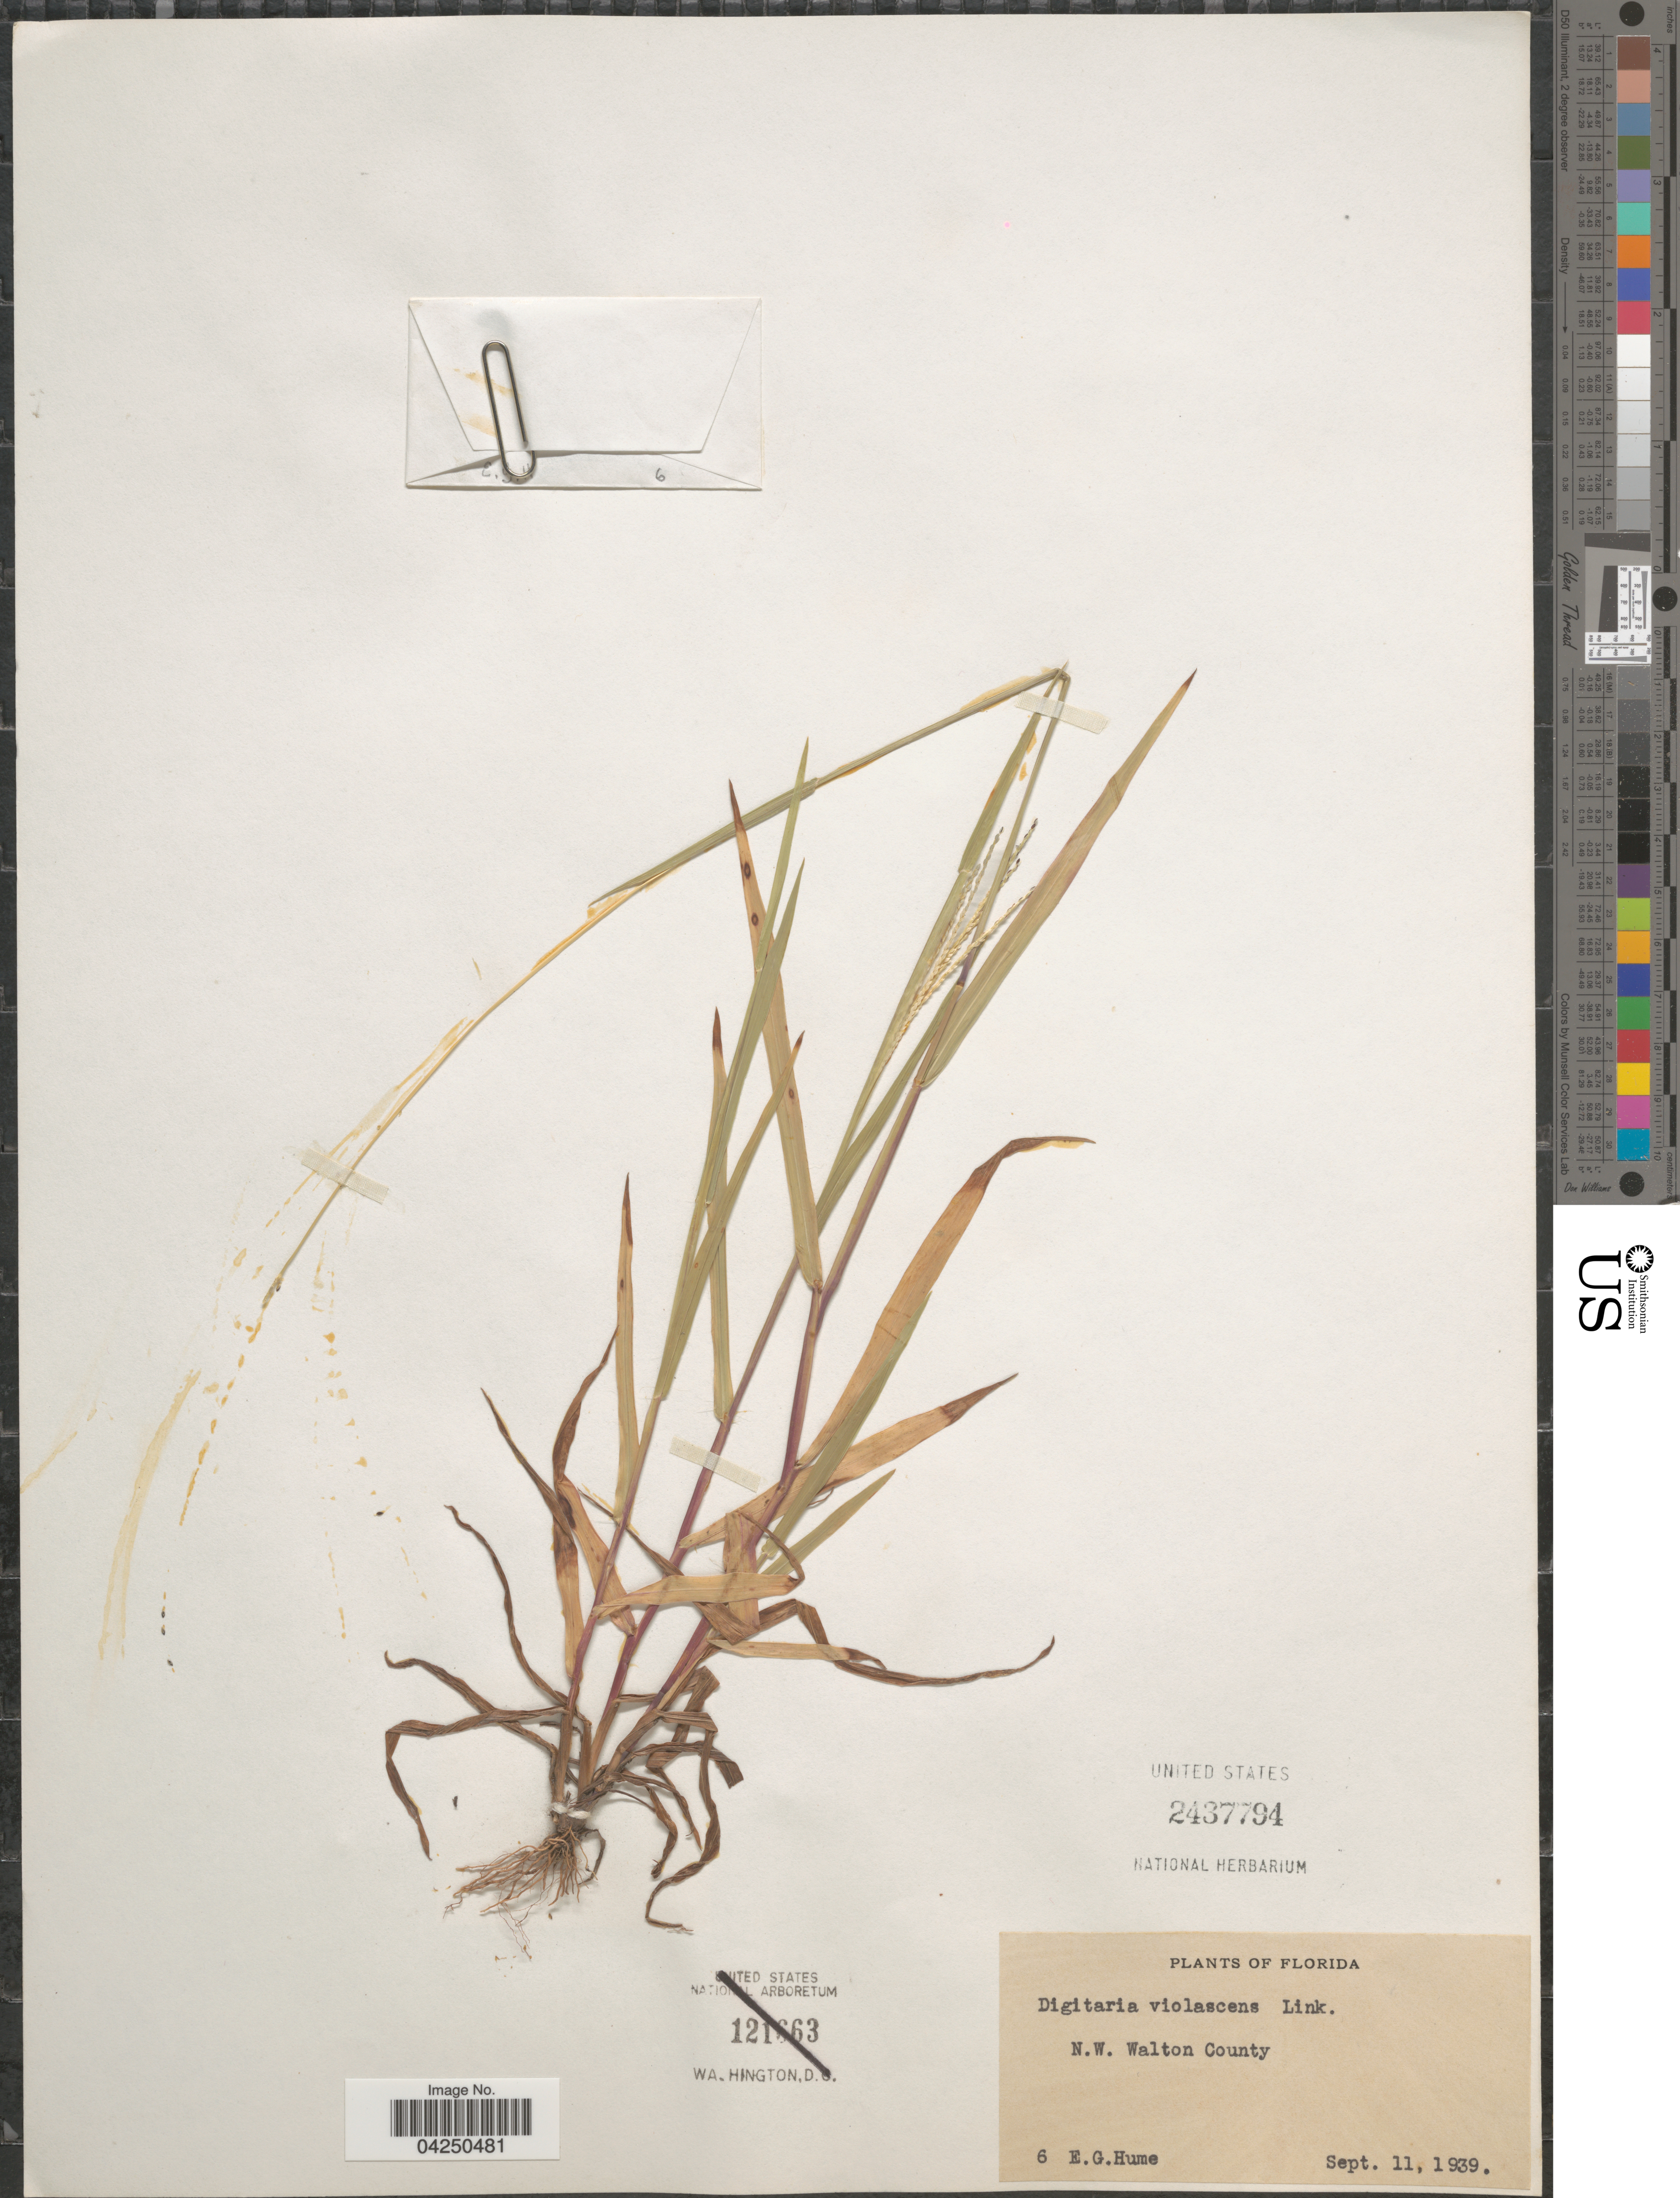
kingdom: Plantae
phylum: Tracheophyta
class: Liliopsida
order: Poales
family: Poaceae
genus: Digitaria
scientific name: Digitaria violascens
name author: Link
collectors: E. Hume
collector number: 6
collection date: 1939-09-11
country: United States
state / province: Florida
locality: N.W. Walton County.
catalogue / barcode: US 2437794